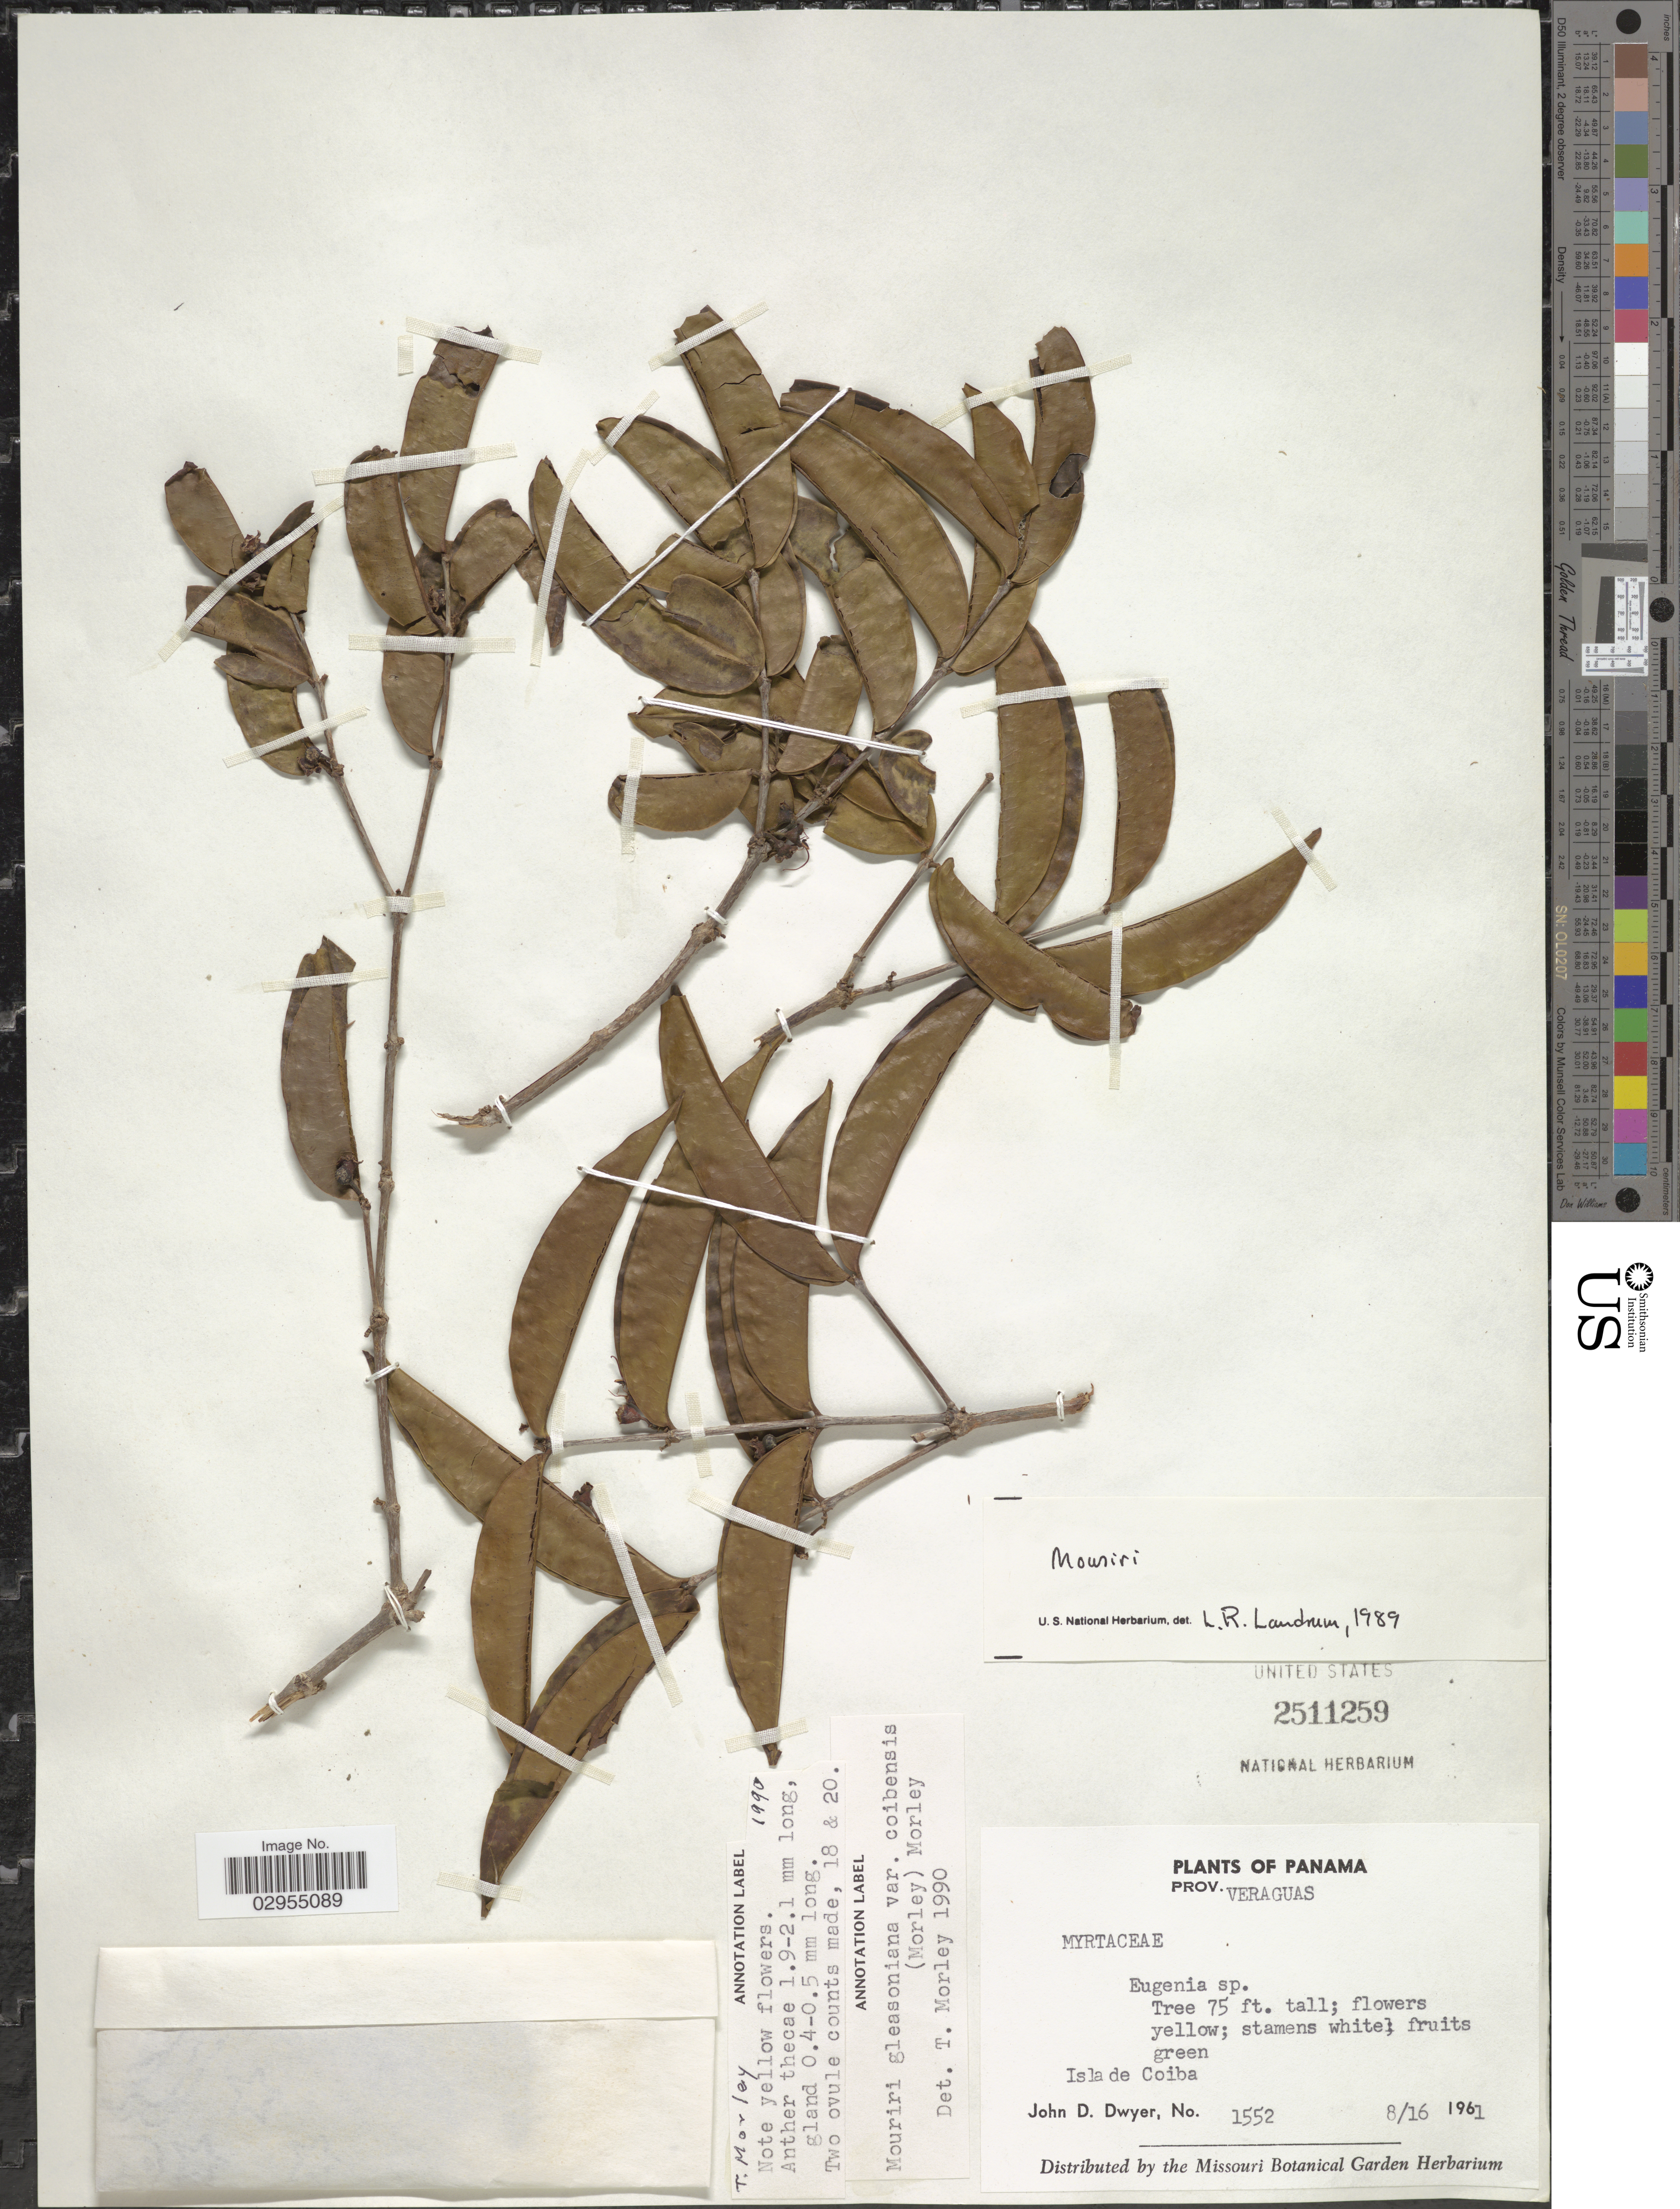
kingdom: Plantae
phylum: Tracheophyta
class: Magnoliopsida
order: Myrtales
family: Melastomataceae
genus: Mouriri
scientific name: Mouriri gleasoniana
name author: Standl.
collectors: J. D. Dwyer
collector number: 1552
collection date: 1961-08-16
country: Panama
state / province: Veraguas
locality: Isla de Coiba.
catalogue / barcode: US 2511259